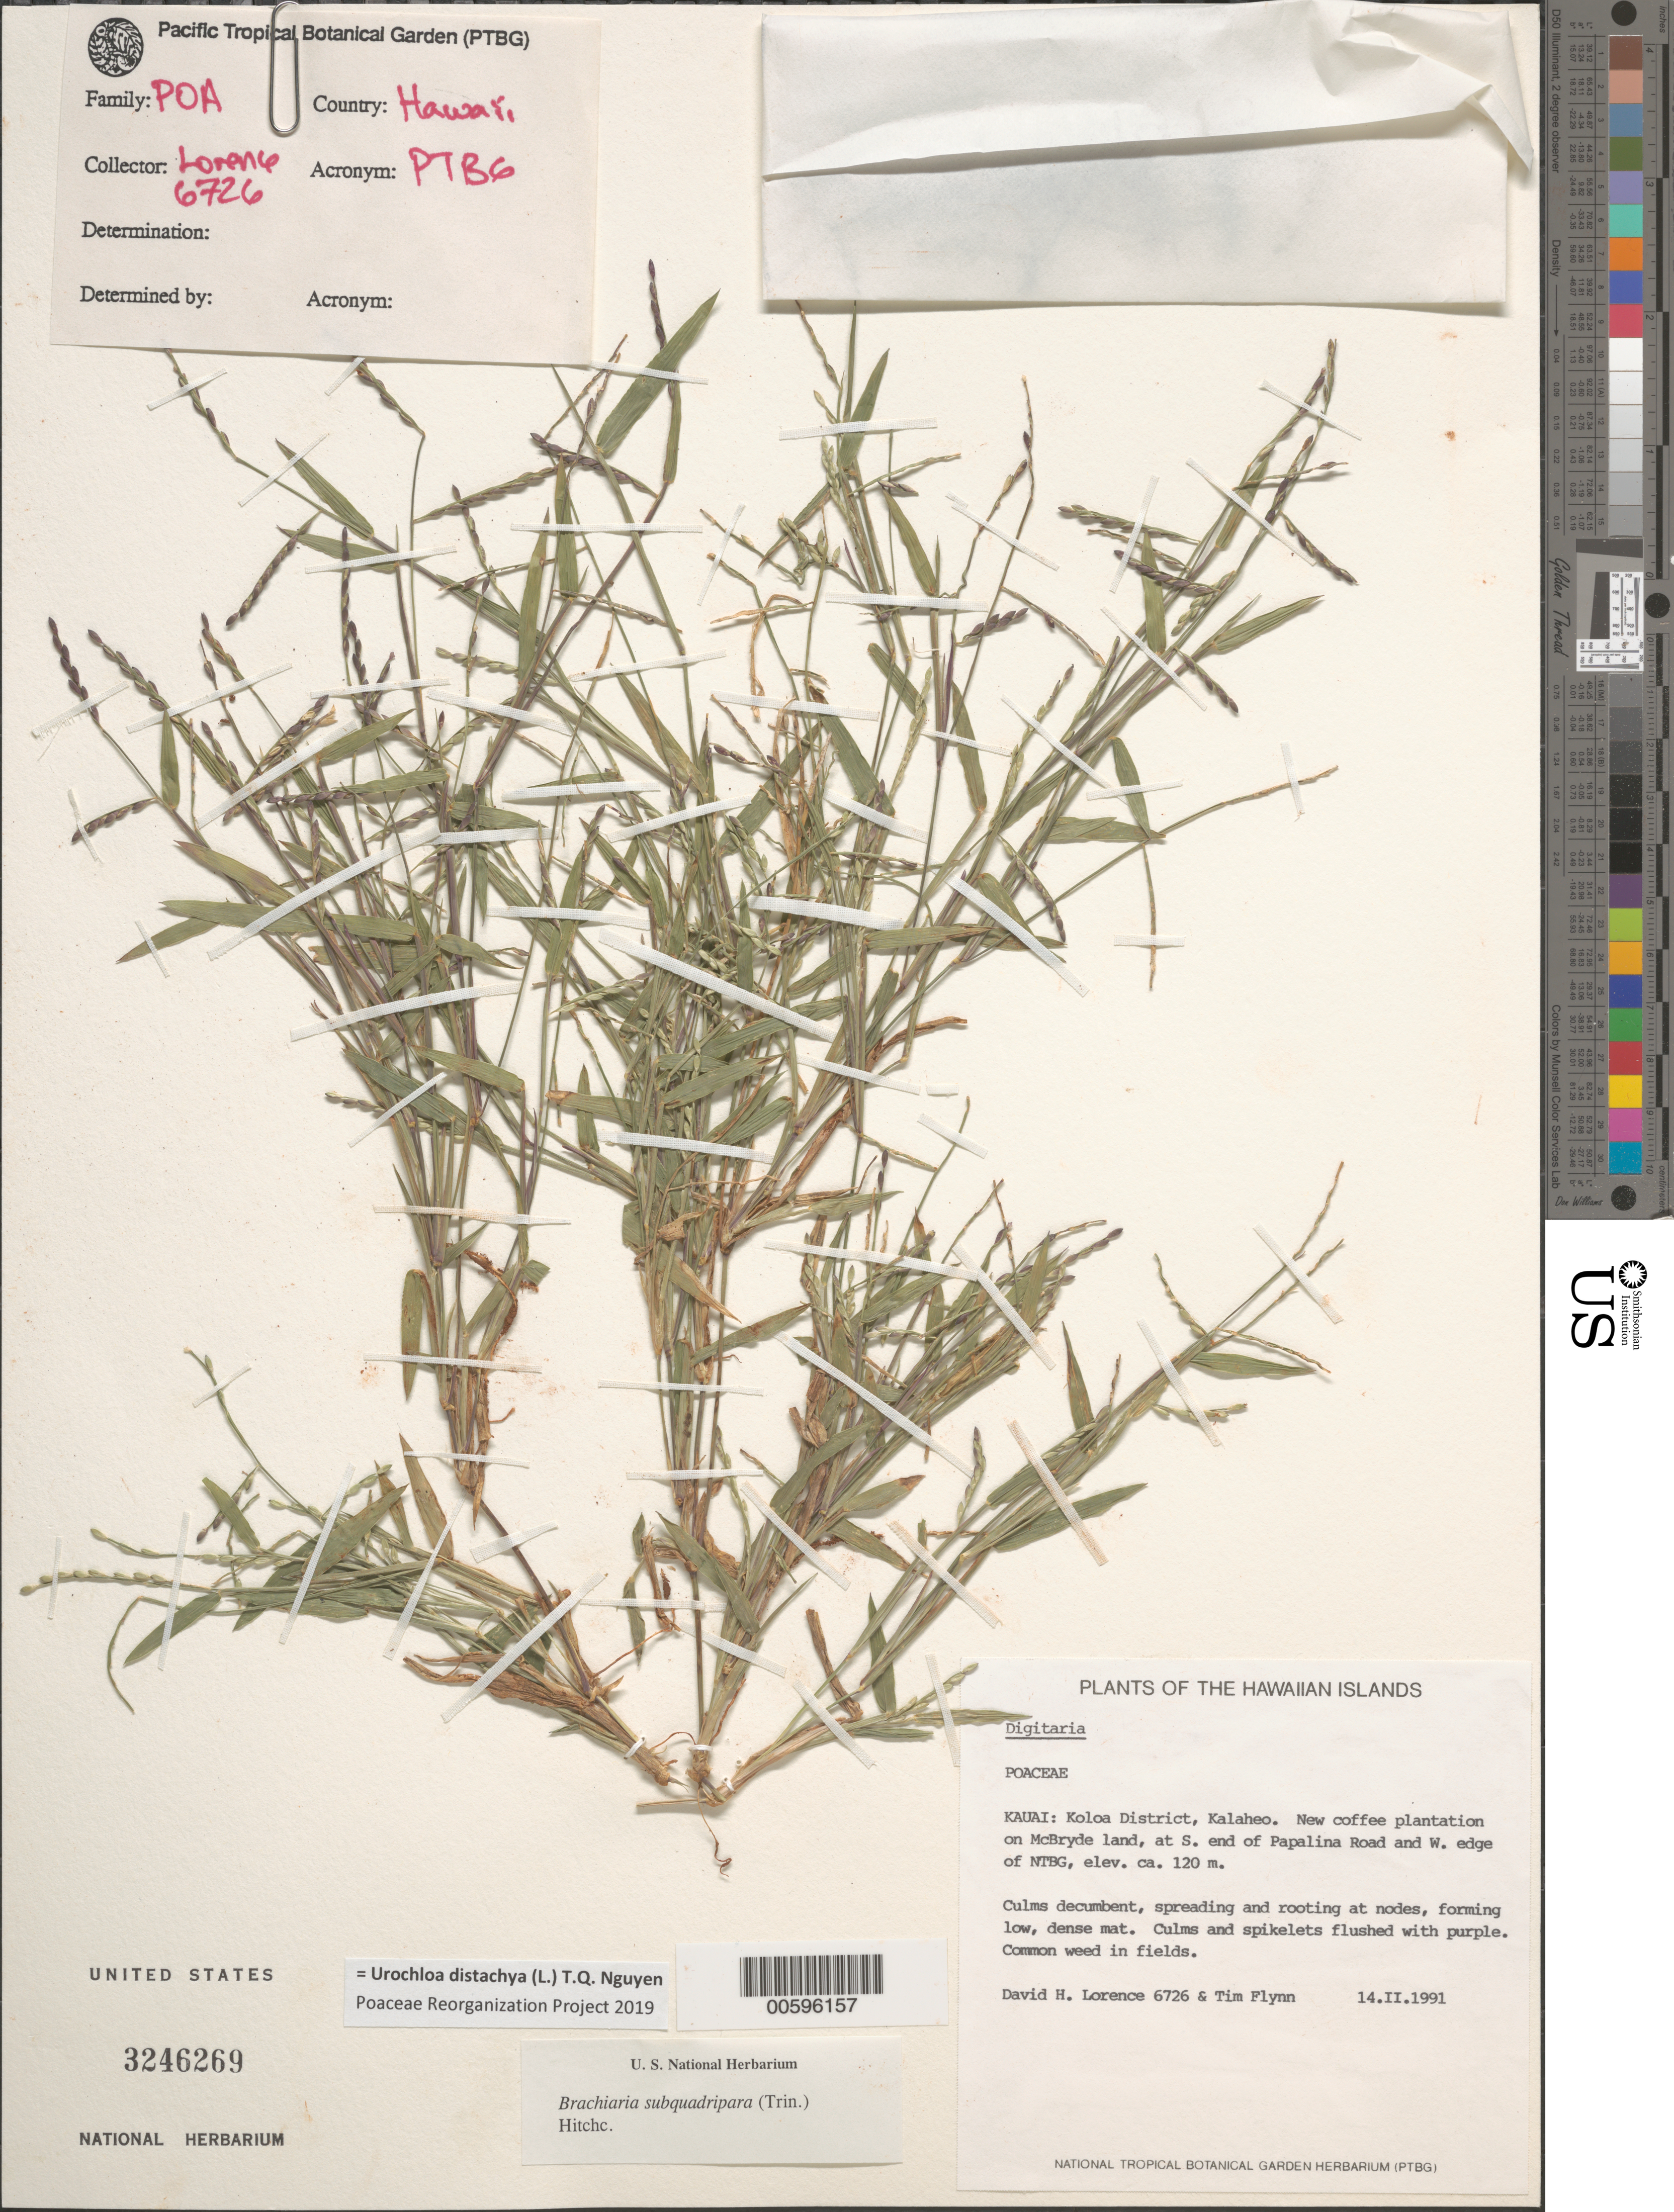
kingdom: Plantae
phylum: Tracheophyta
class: Liliopsida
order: Poales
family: Poaceae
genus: Urochloa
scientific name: Urochloa distachya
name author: (L.) T.Q. Nguyen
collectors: D. Lorence & T. W. Flynn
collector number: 6726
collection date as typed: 14 Feb 1991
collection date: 1991-02-14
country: United States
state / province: Hawaii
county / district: Kauai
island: Kaua'i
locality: Koloa Dist, Kalaheo. New coffee plantation on McBryde land, at S end of Papalina Rd and W edge of NTBG.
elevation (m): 120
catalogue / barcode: US 3246269